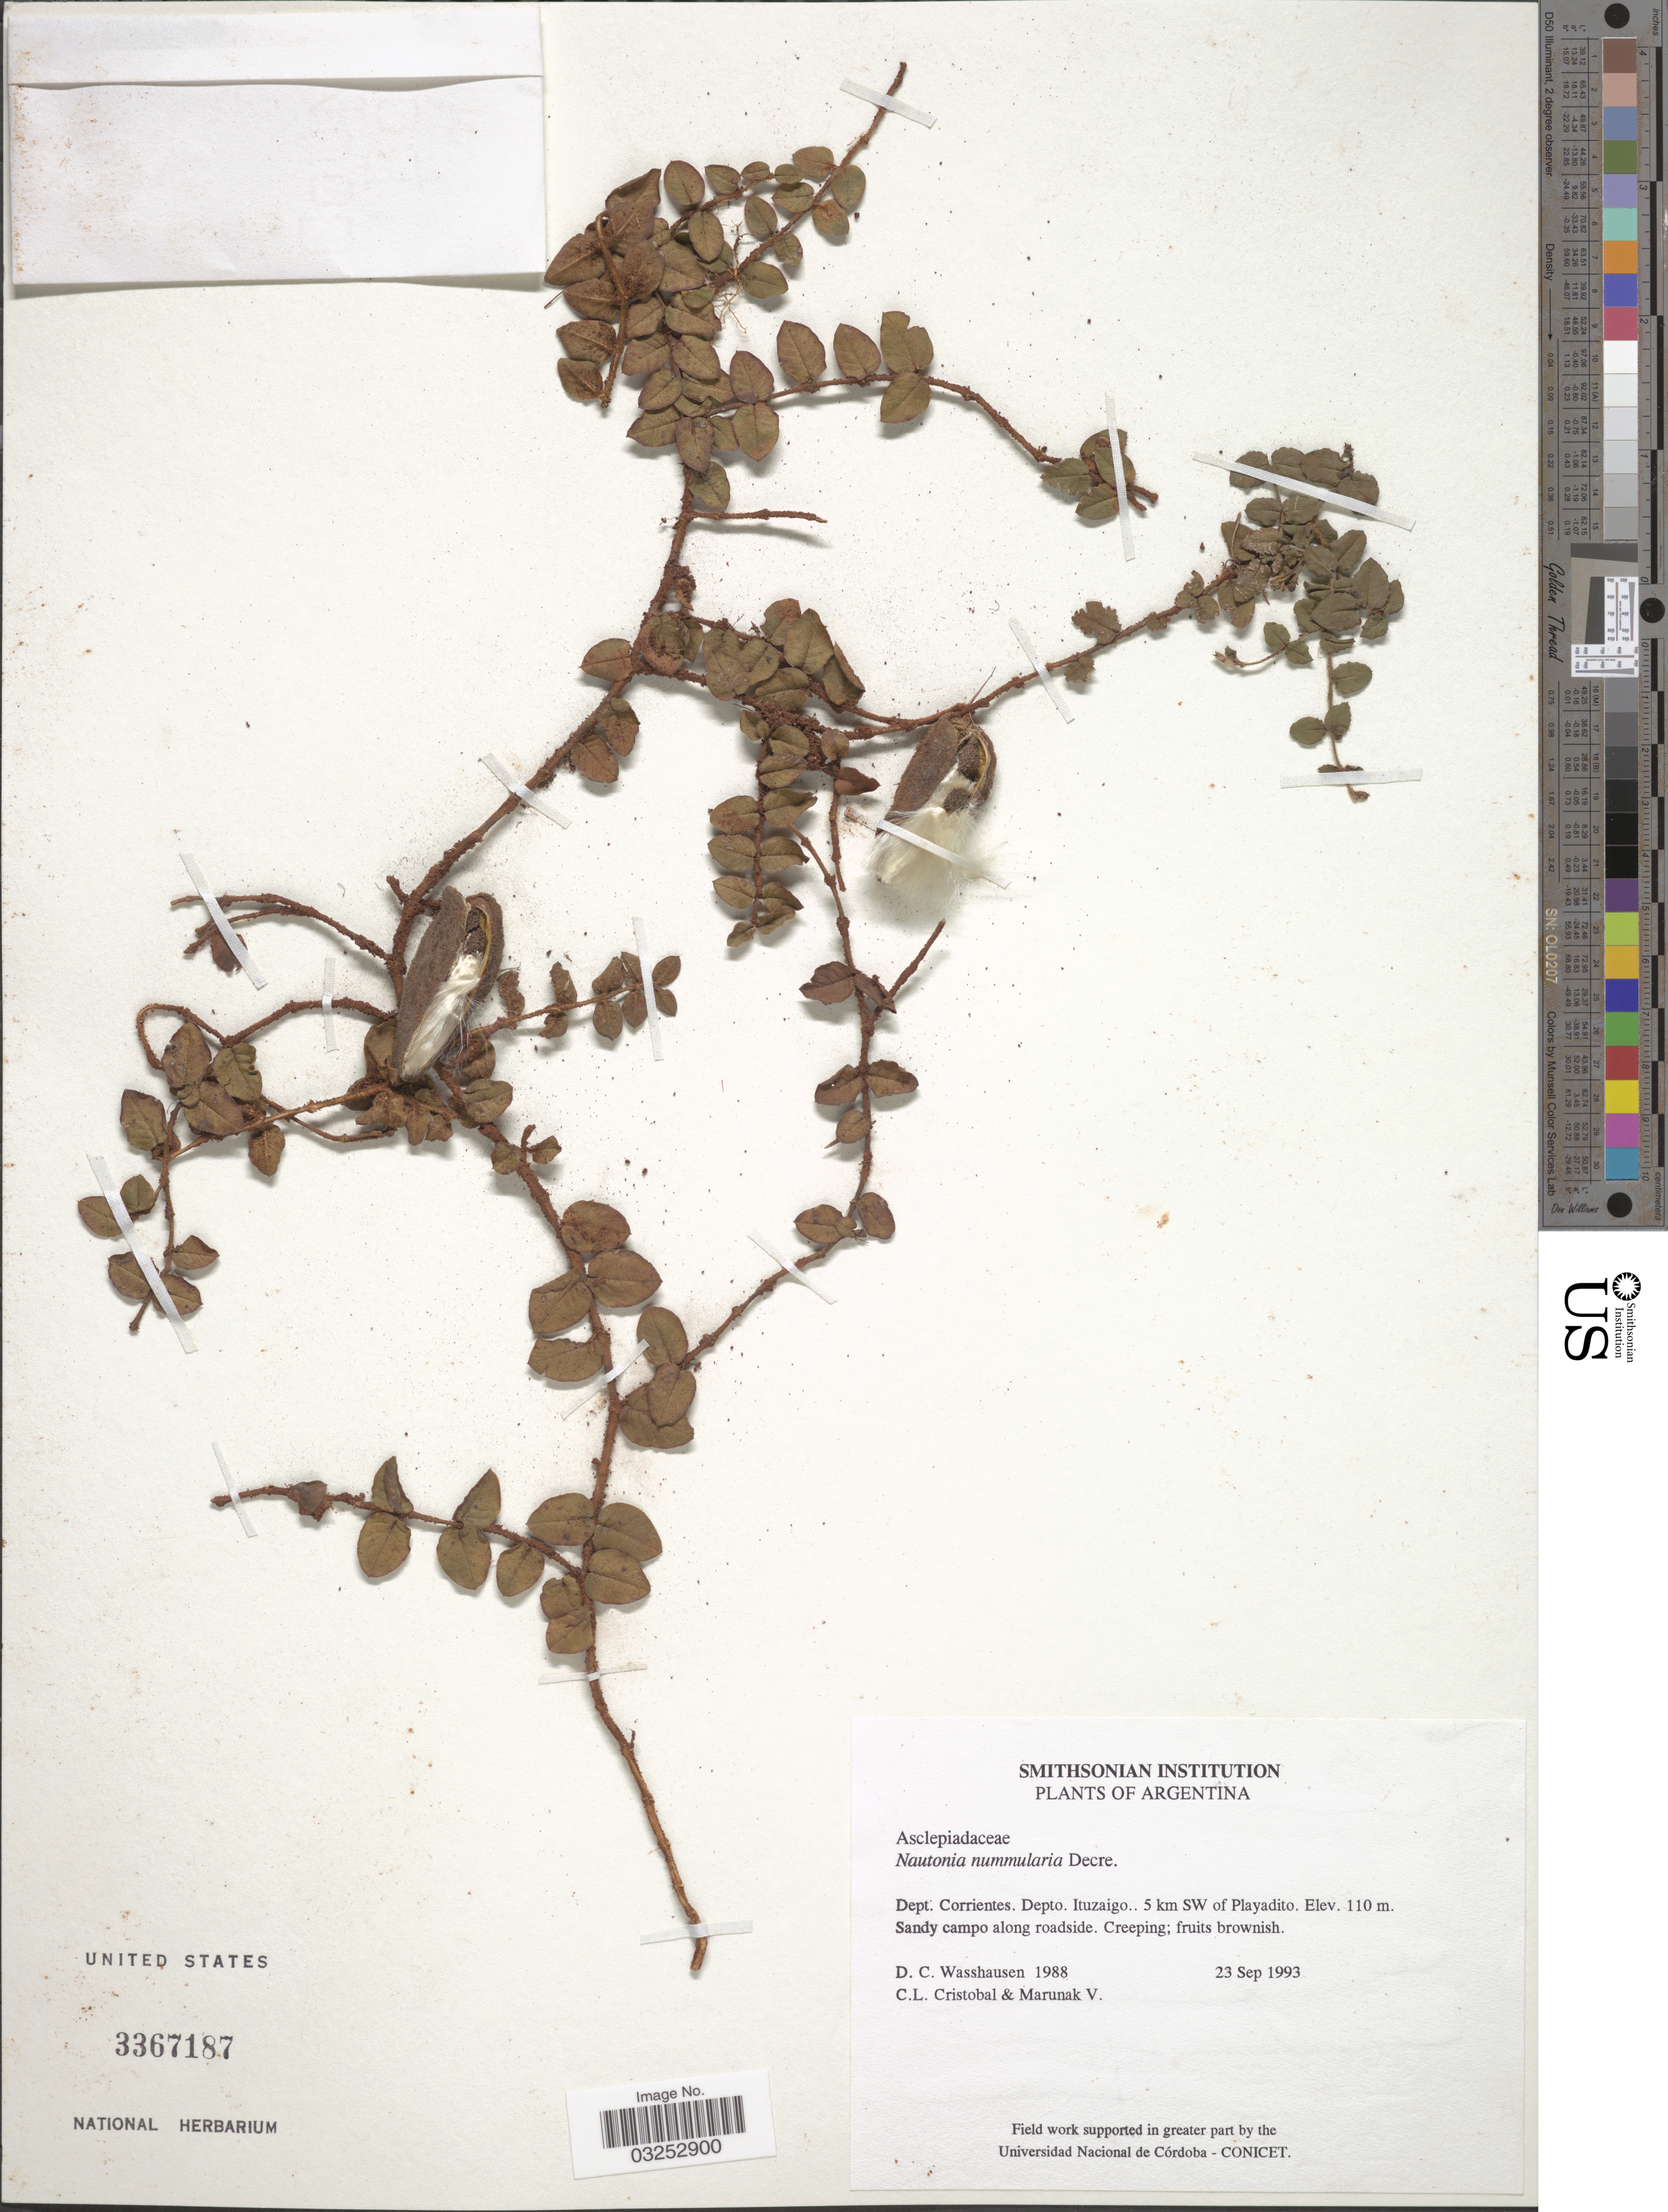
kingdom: Plantae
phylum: Tracheophyta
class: Magnoliopsida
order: Gentianales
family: Apocynaceae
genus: Nautonia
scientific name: Nautonia nummularia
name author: Decne.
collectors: D. C. Wasshausen, C. Cristobal & V. Marunak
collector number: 1988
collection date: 1993-09-23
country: Argentina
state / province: Corrientes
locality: Dept. Corrientes, Depto. Ituzaigo, 5 km SW of Playadito.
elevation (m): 110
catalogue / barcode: US 3367187